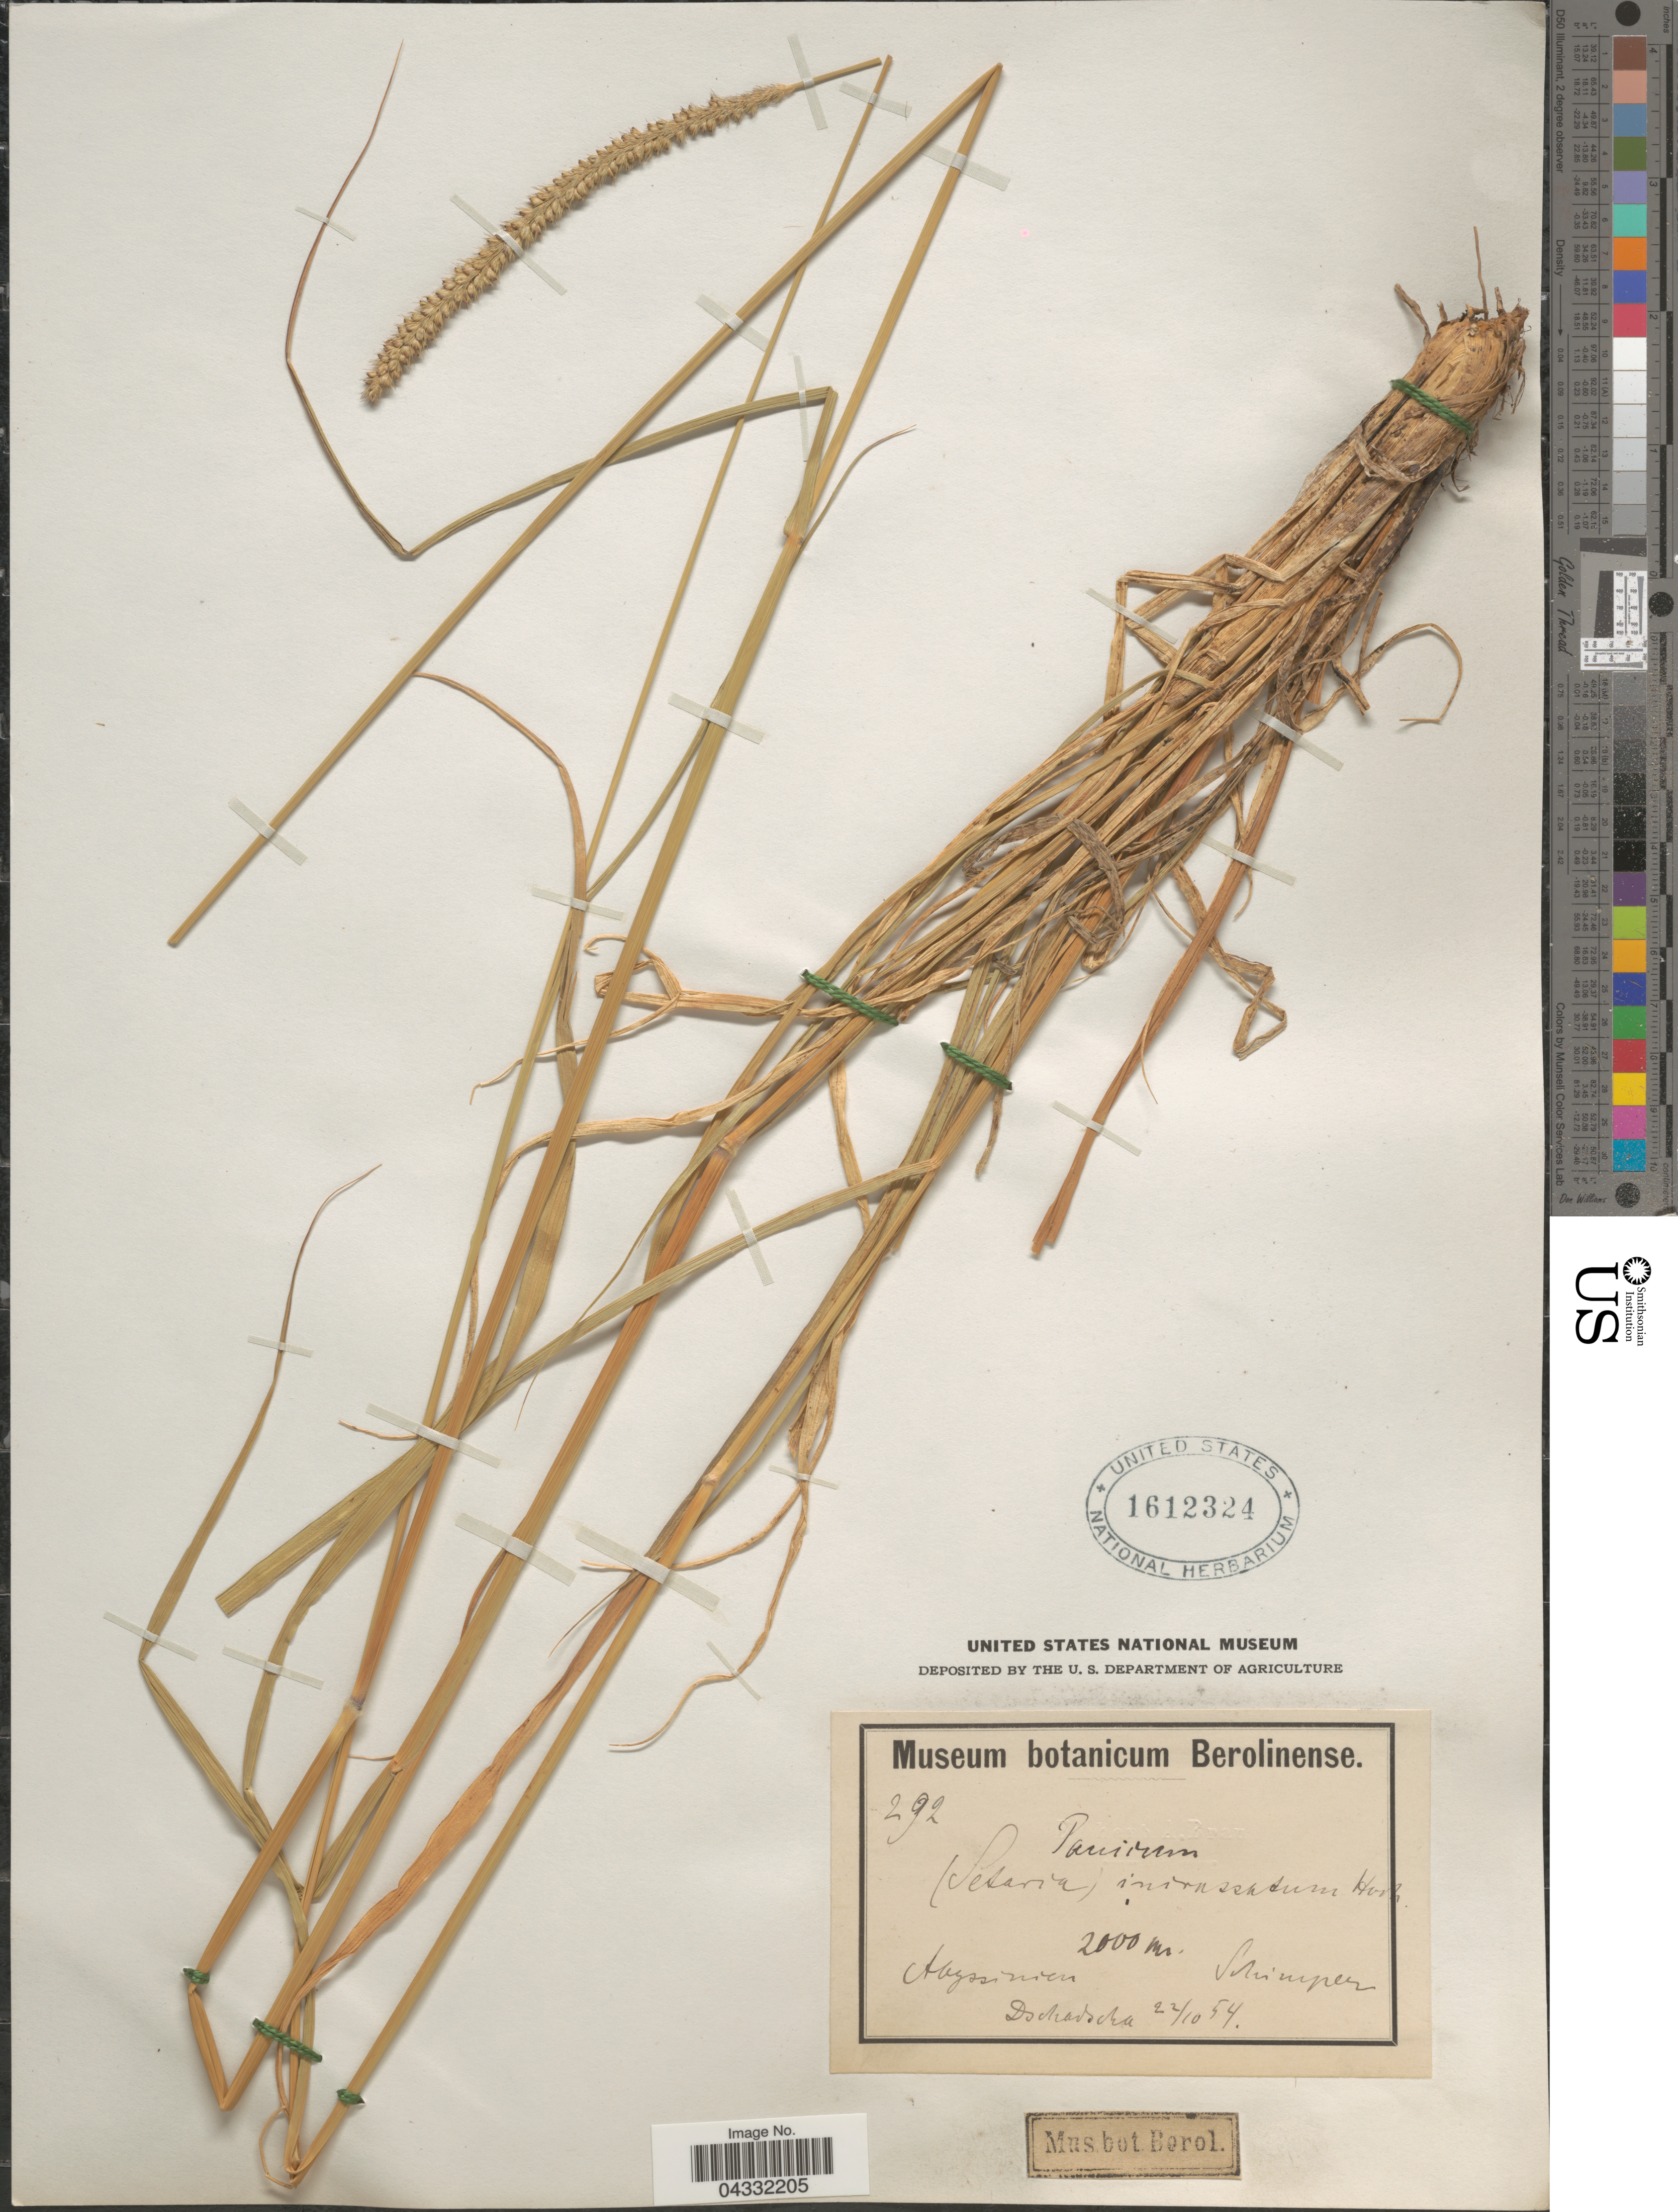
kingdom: Plantae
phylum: Tracheophyta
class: Liliopsida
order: Poales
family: Poaceae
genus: Setaria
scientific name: Setaria sp.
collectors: -. Schimper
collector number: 292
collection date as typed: Transcribed d/m/y: 22/10/54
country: Ethiopia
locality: Abyssinica. Dschadscha.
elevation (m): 2000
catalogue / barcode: US 1612324